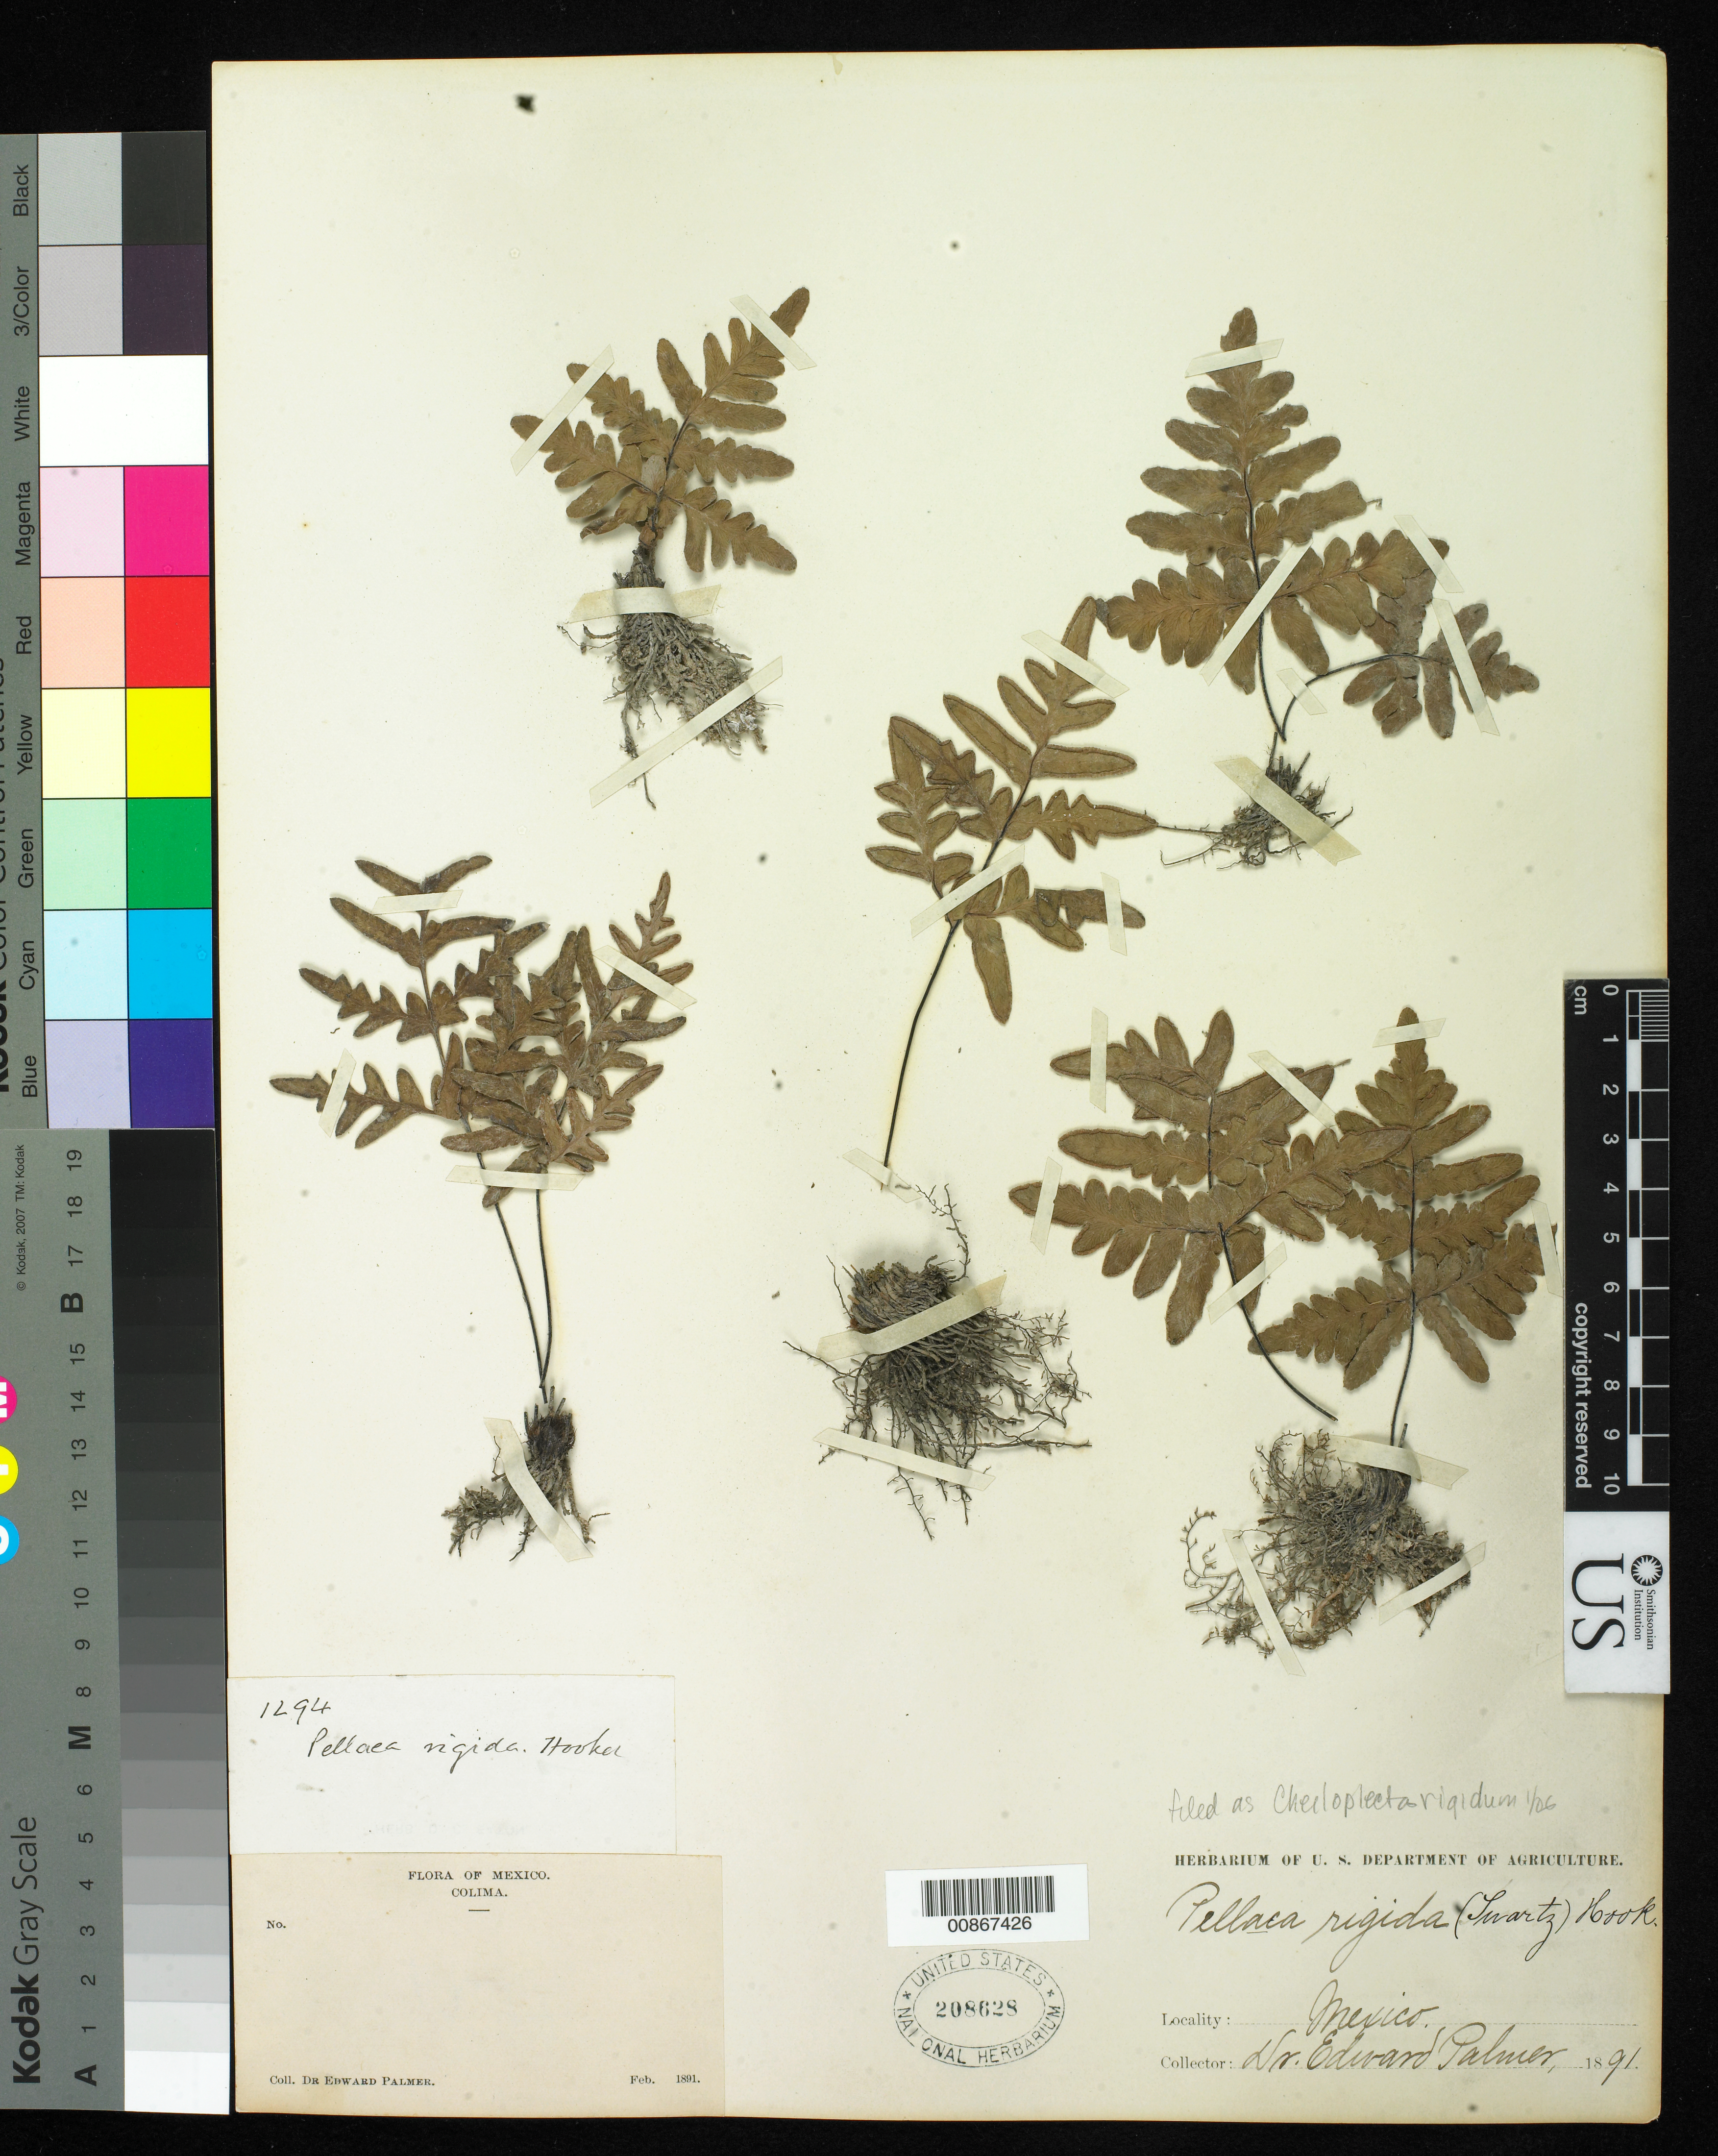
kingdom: Plantae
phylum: Tracheophyta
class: Polypodiopsida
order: Polypodiales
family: Pteridaceae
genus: Cheiloplecton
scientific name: Cheiloplecton rigidum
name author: (Sw.) Fée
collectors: E. Palmer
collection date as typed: Feb 1891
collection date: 1891-02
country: Mexico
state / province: Colima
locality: Colima.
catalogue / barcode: US 208628